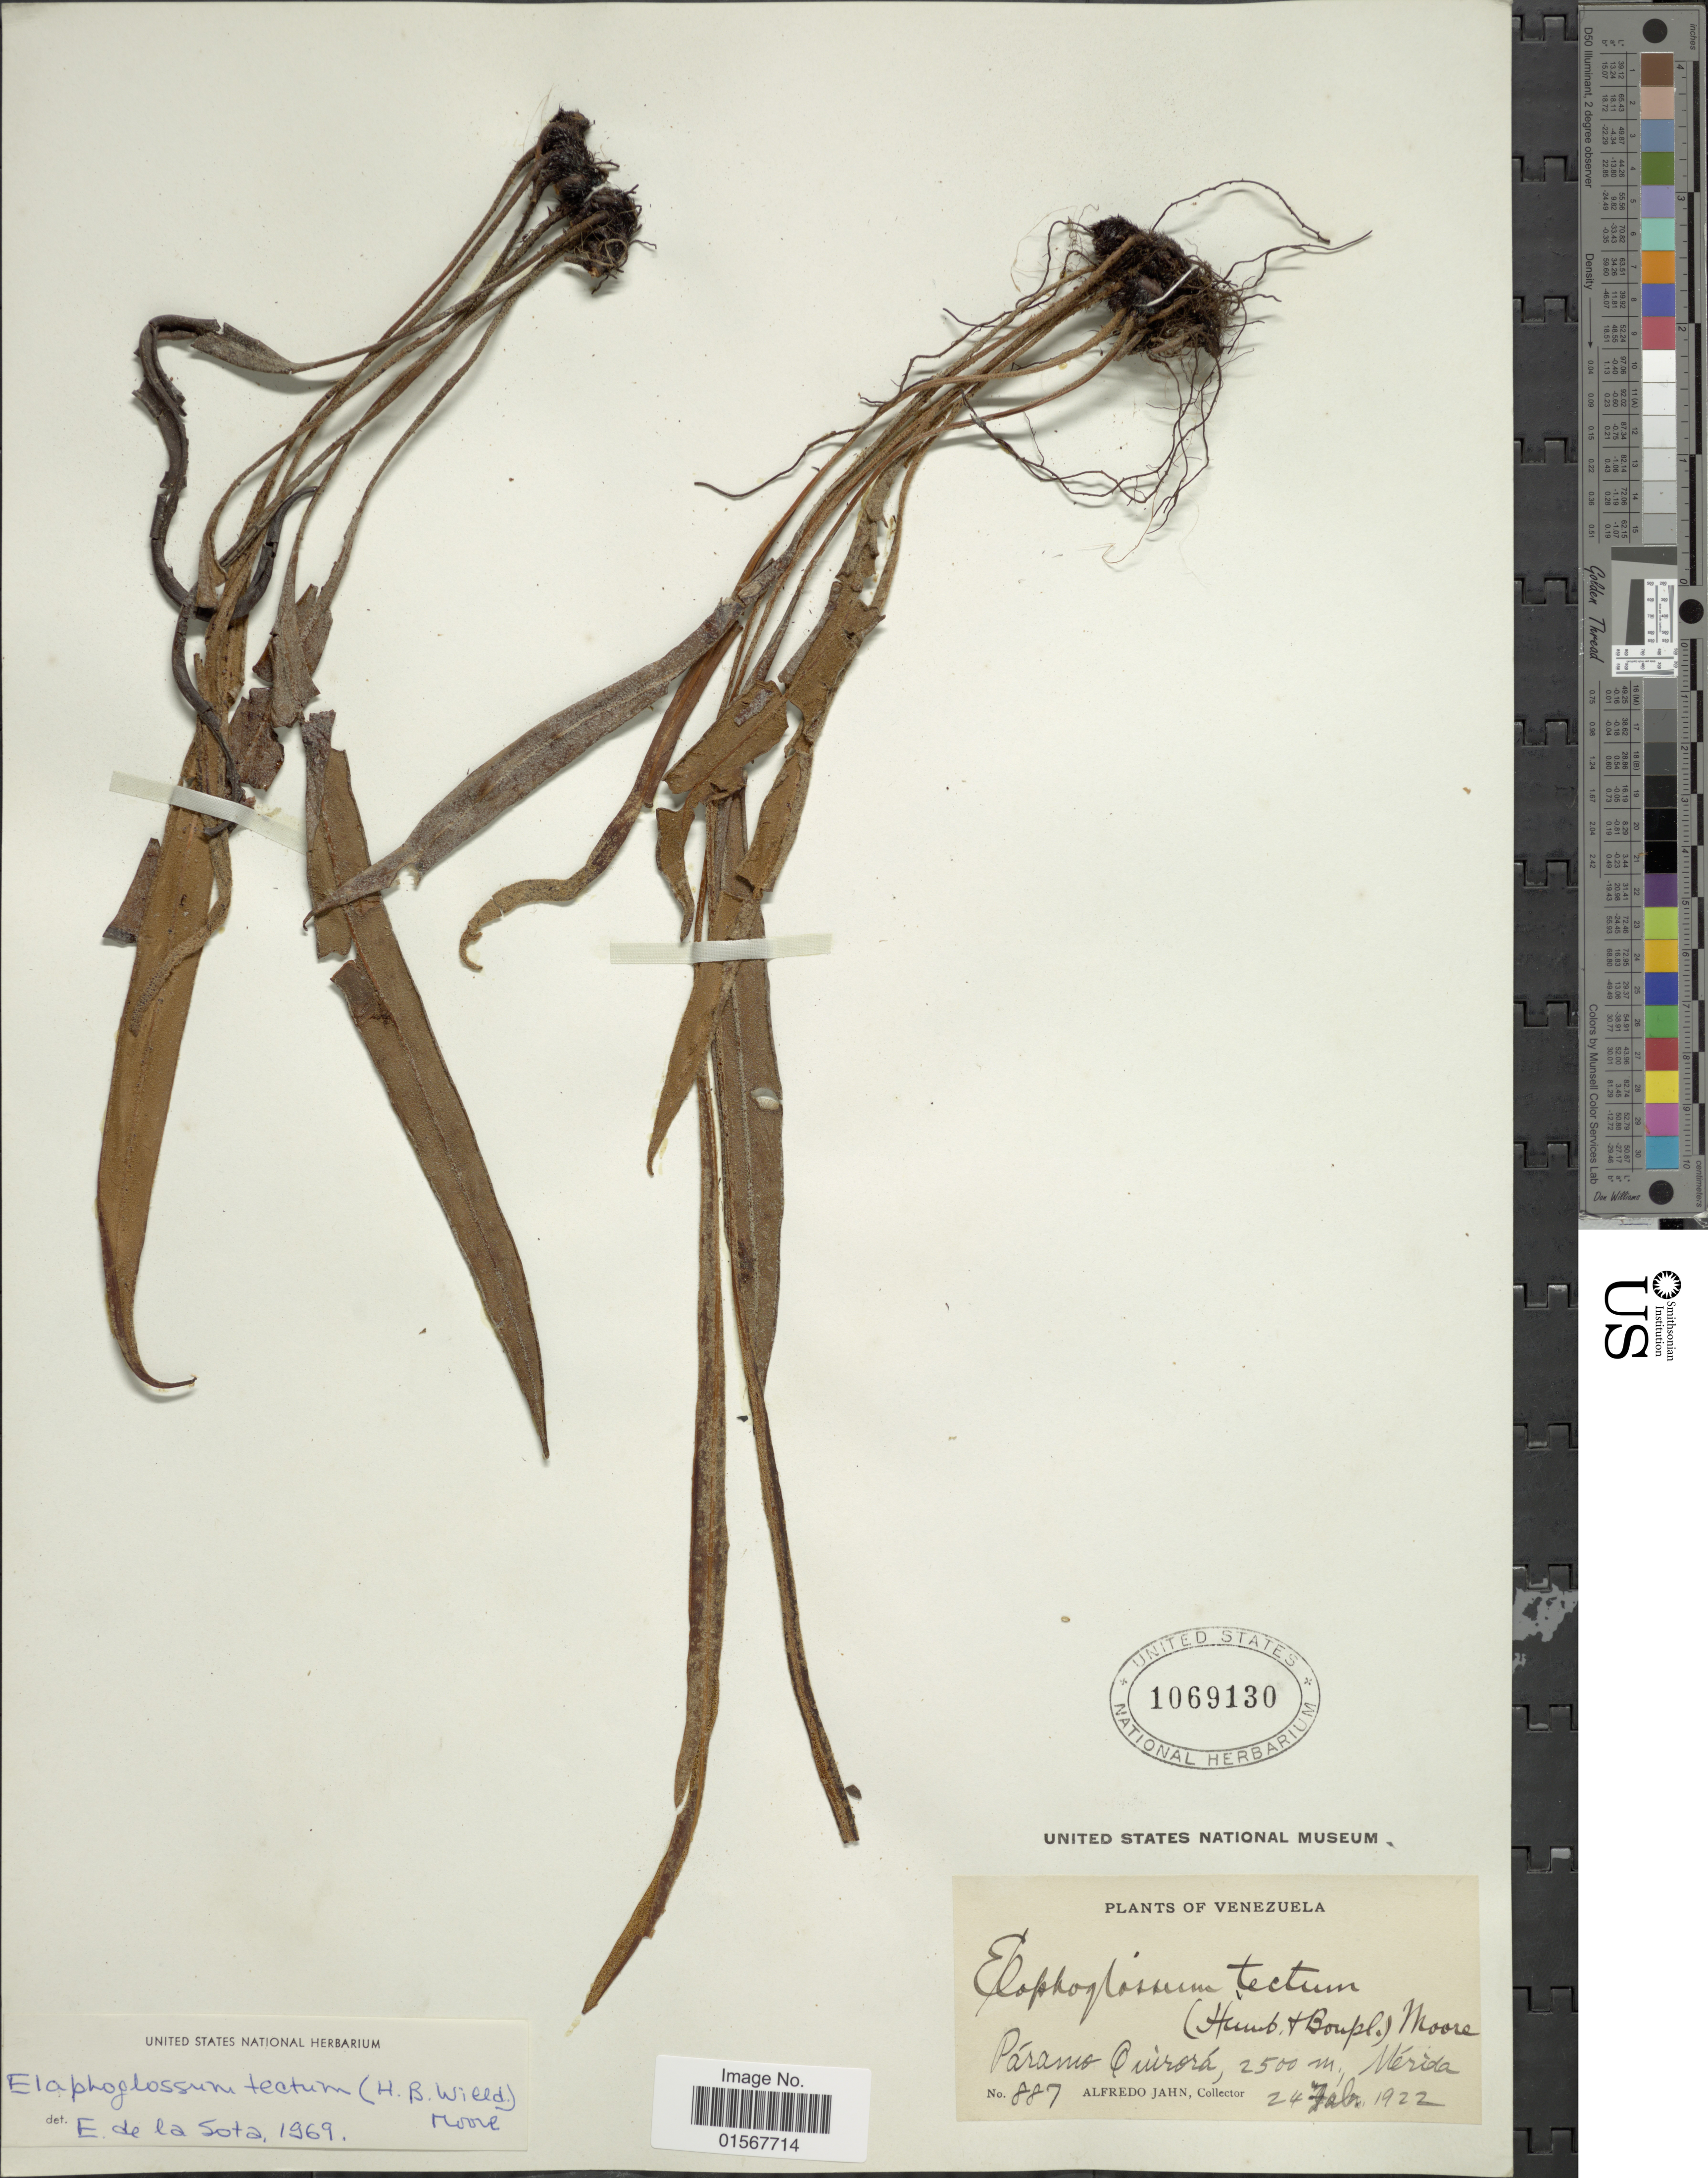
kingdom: Plantae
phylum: Tracheophyta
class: Polypodiopsida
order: Polypodiales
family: Dryopteridaceae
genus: Elaphoglossum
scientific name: Elaphoglossum tectum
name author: (Humb. & Bonpl.) Moore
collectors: A. Jahn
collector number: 887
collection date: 1922-02-24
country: Venezuela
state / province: Mérida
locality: Paramo Quirera, Merida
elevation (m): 2500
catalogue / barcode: US 1069130